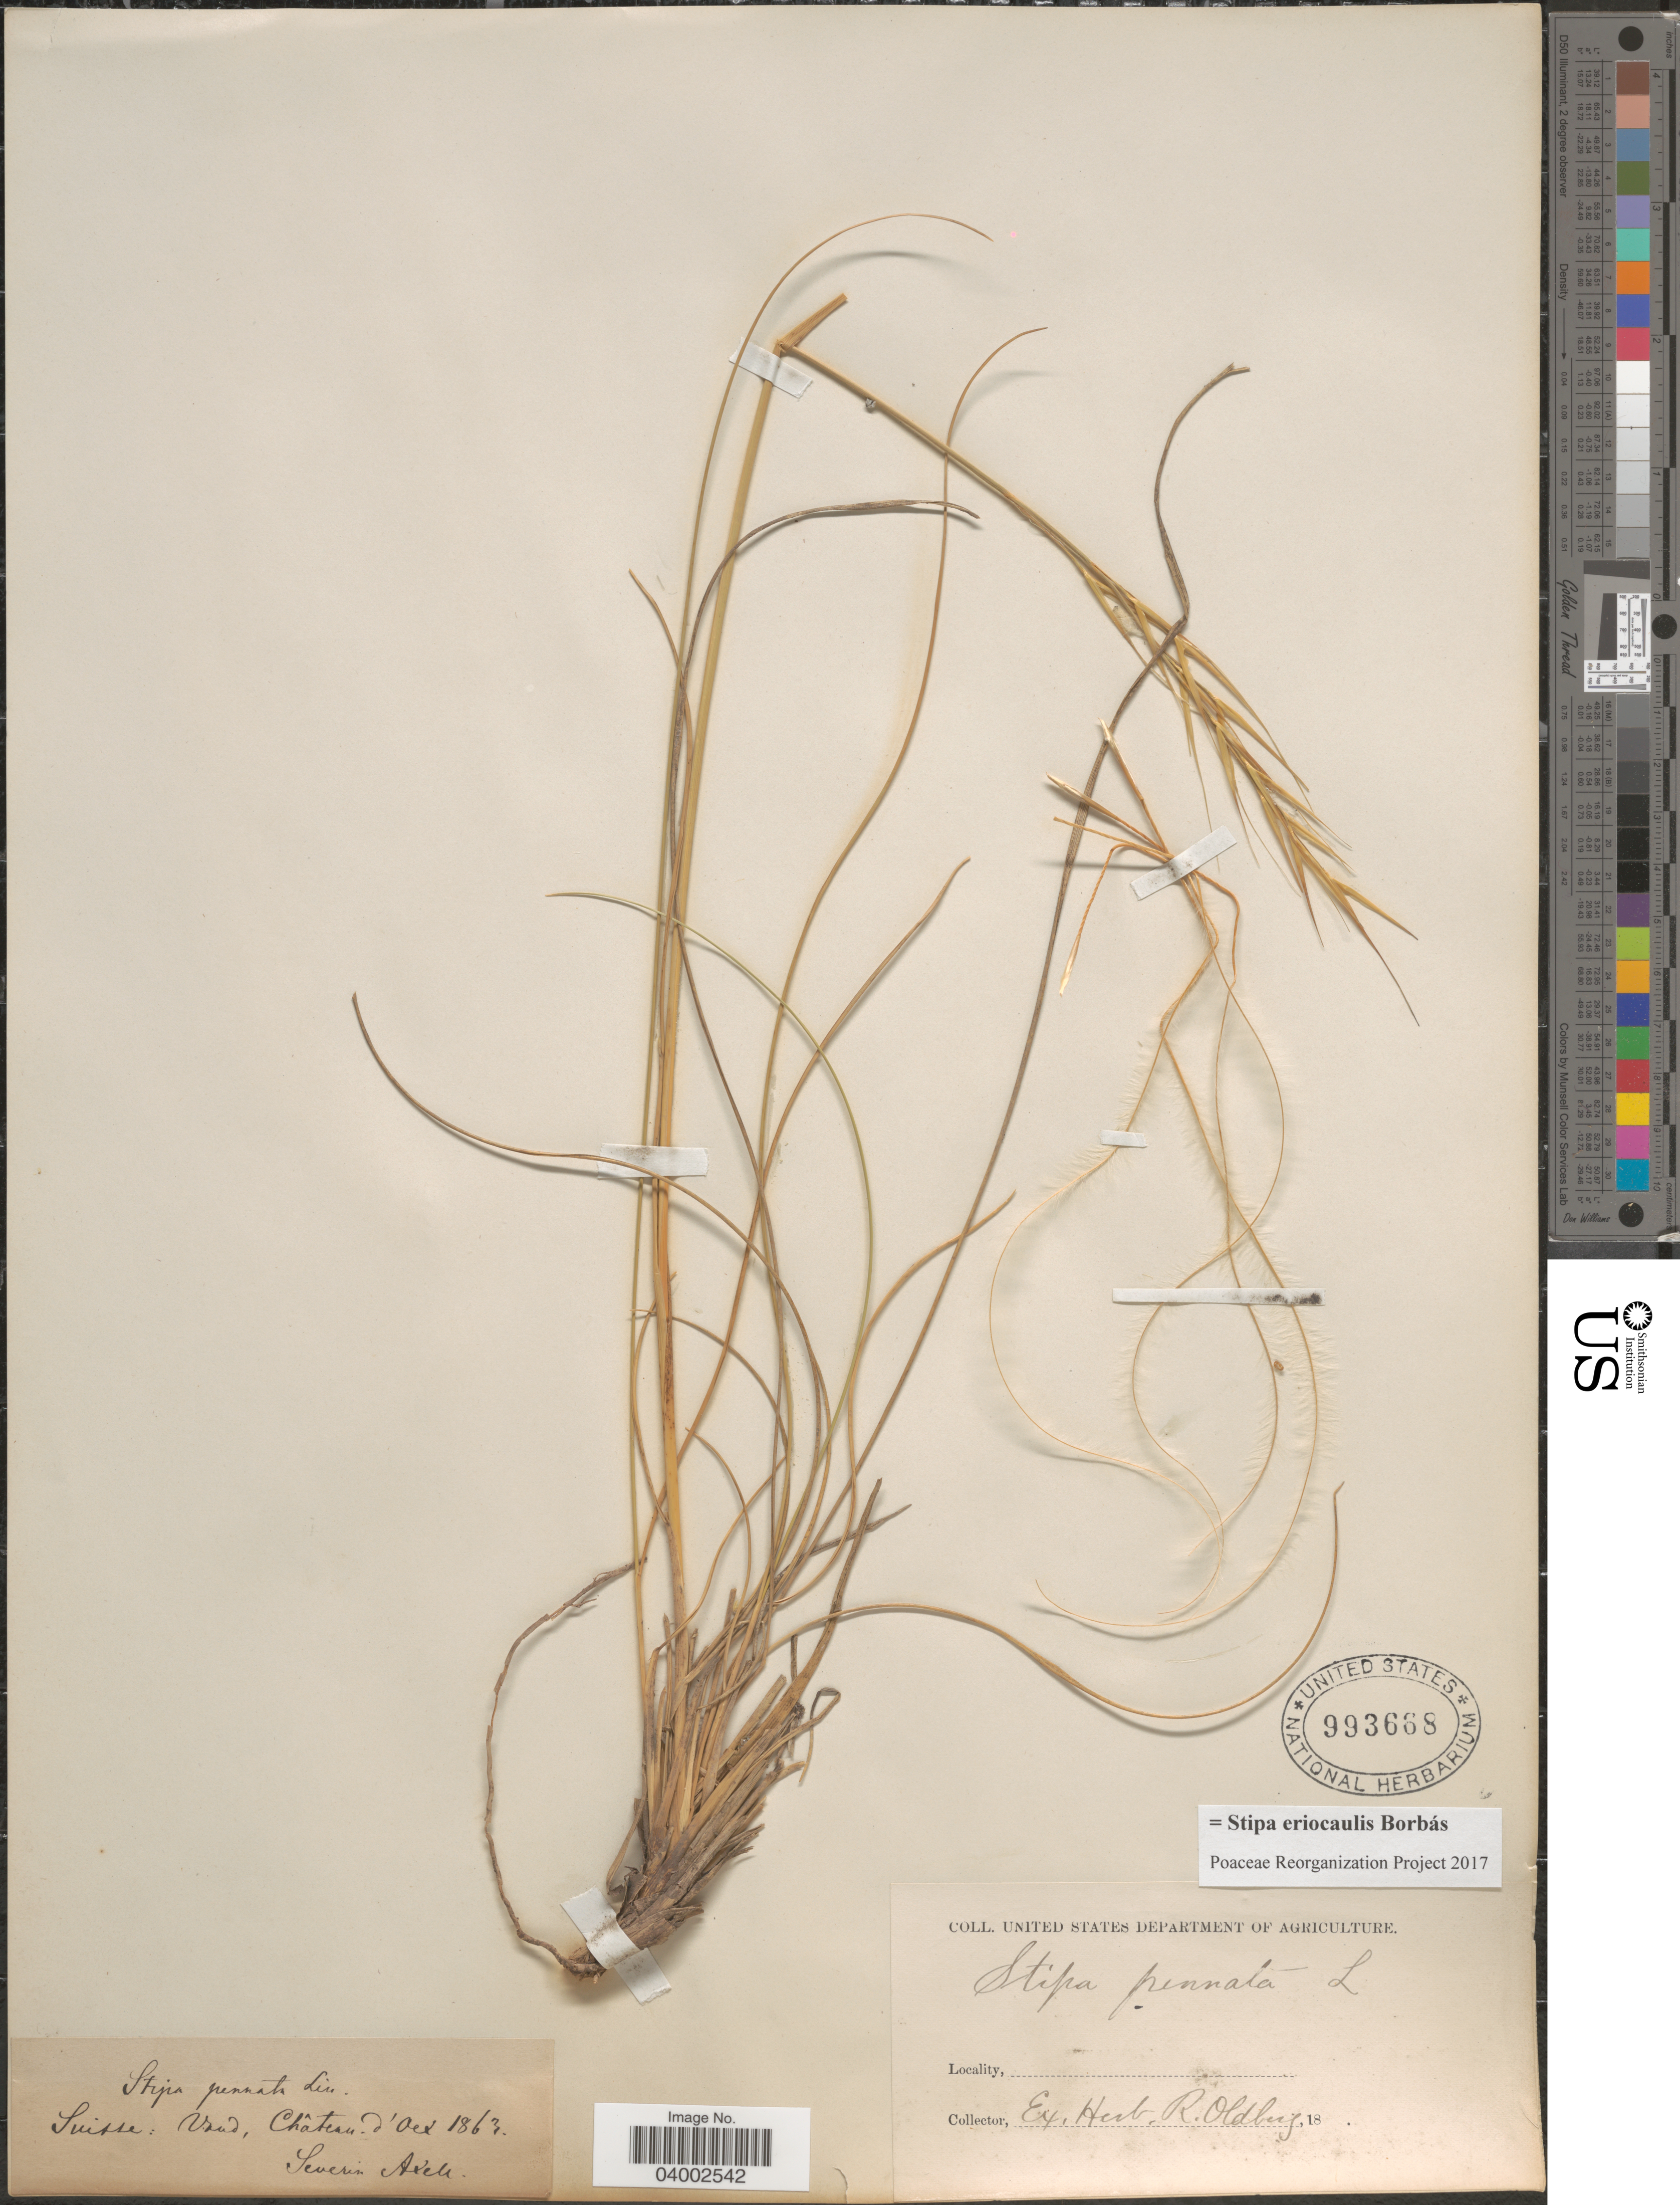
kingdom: Plantae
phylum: Tracheophyta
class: Liliopsida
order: Poales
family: Poaceae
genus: Stipa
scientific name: Stipa eriocaulis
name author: Borbás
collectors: S. Axell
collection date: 1863-10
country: Switzerland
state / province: Vaud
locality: Suisse: Vaud, Châteu d'Oex.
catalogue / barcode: US 993668